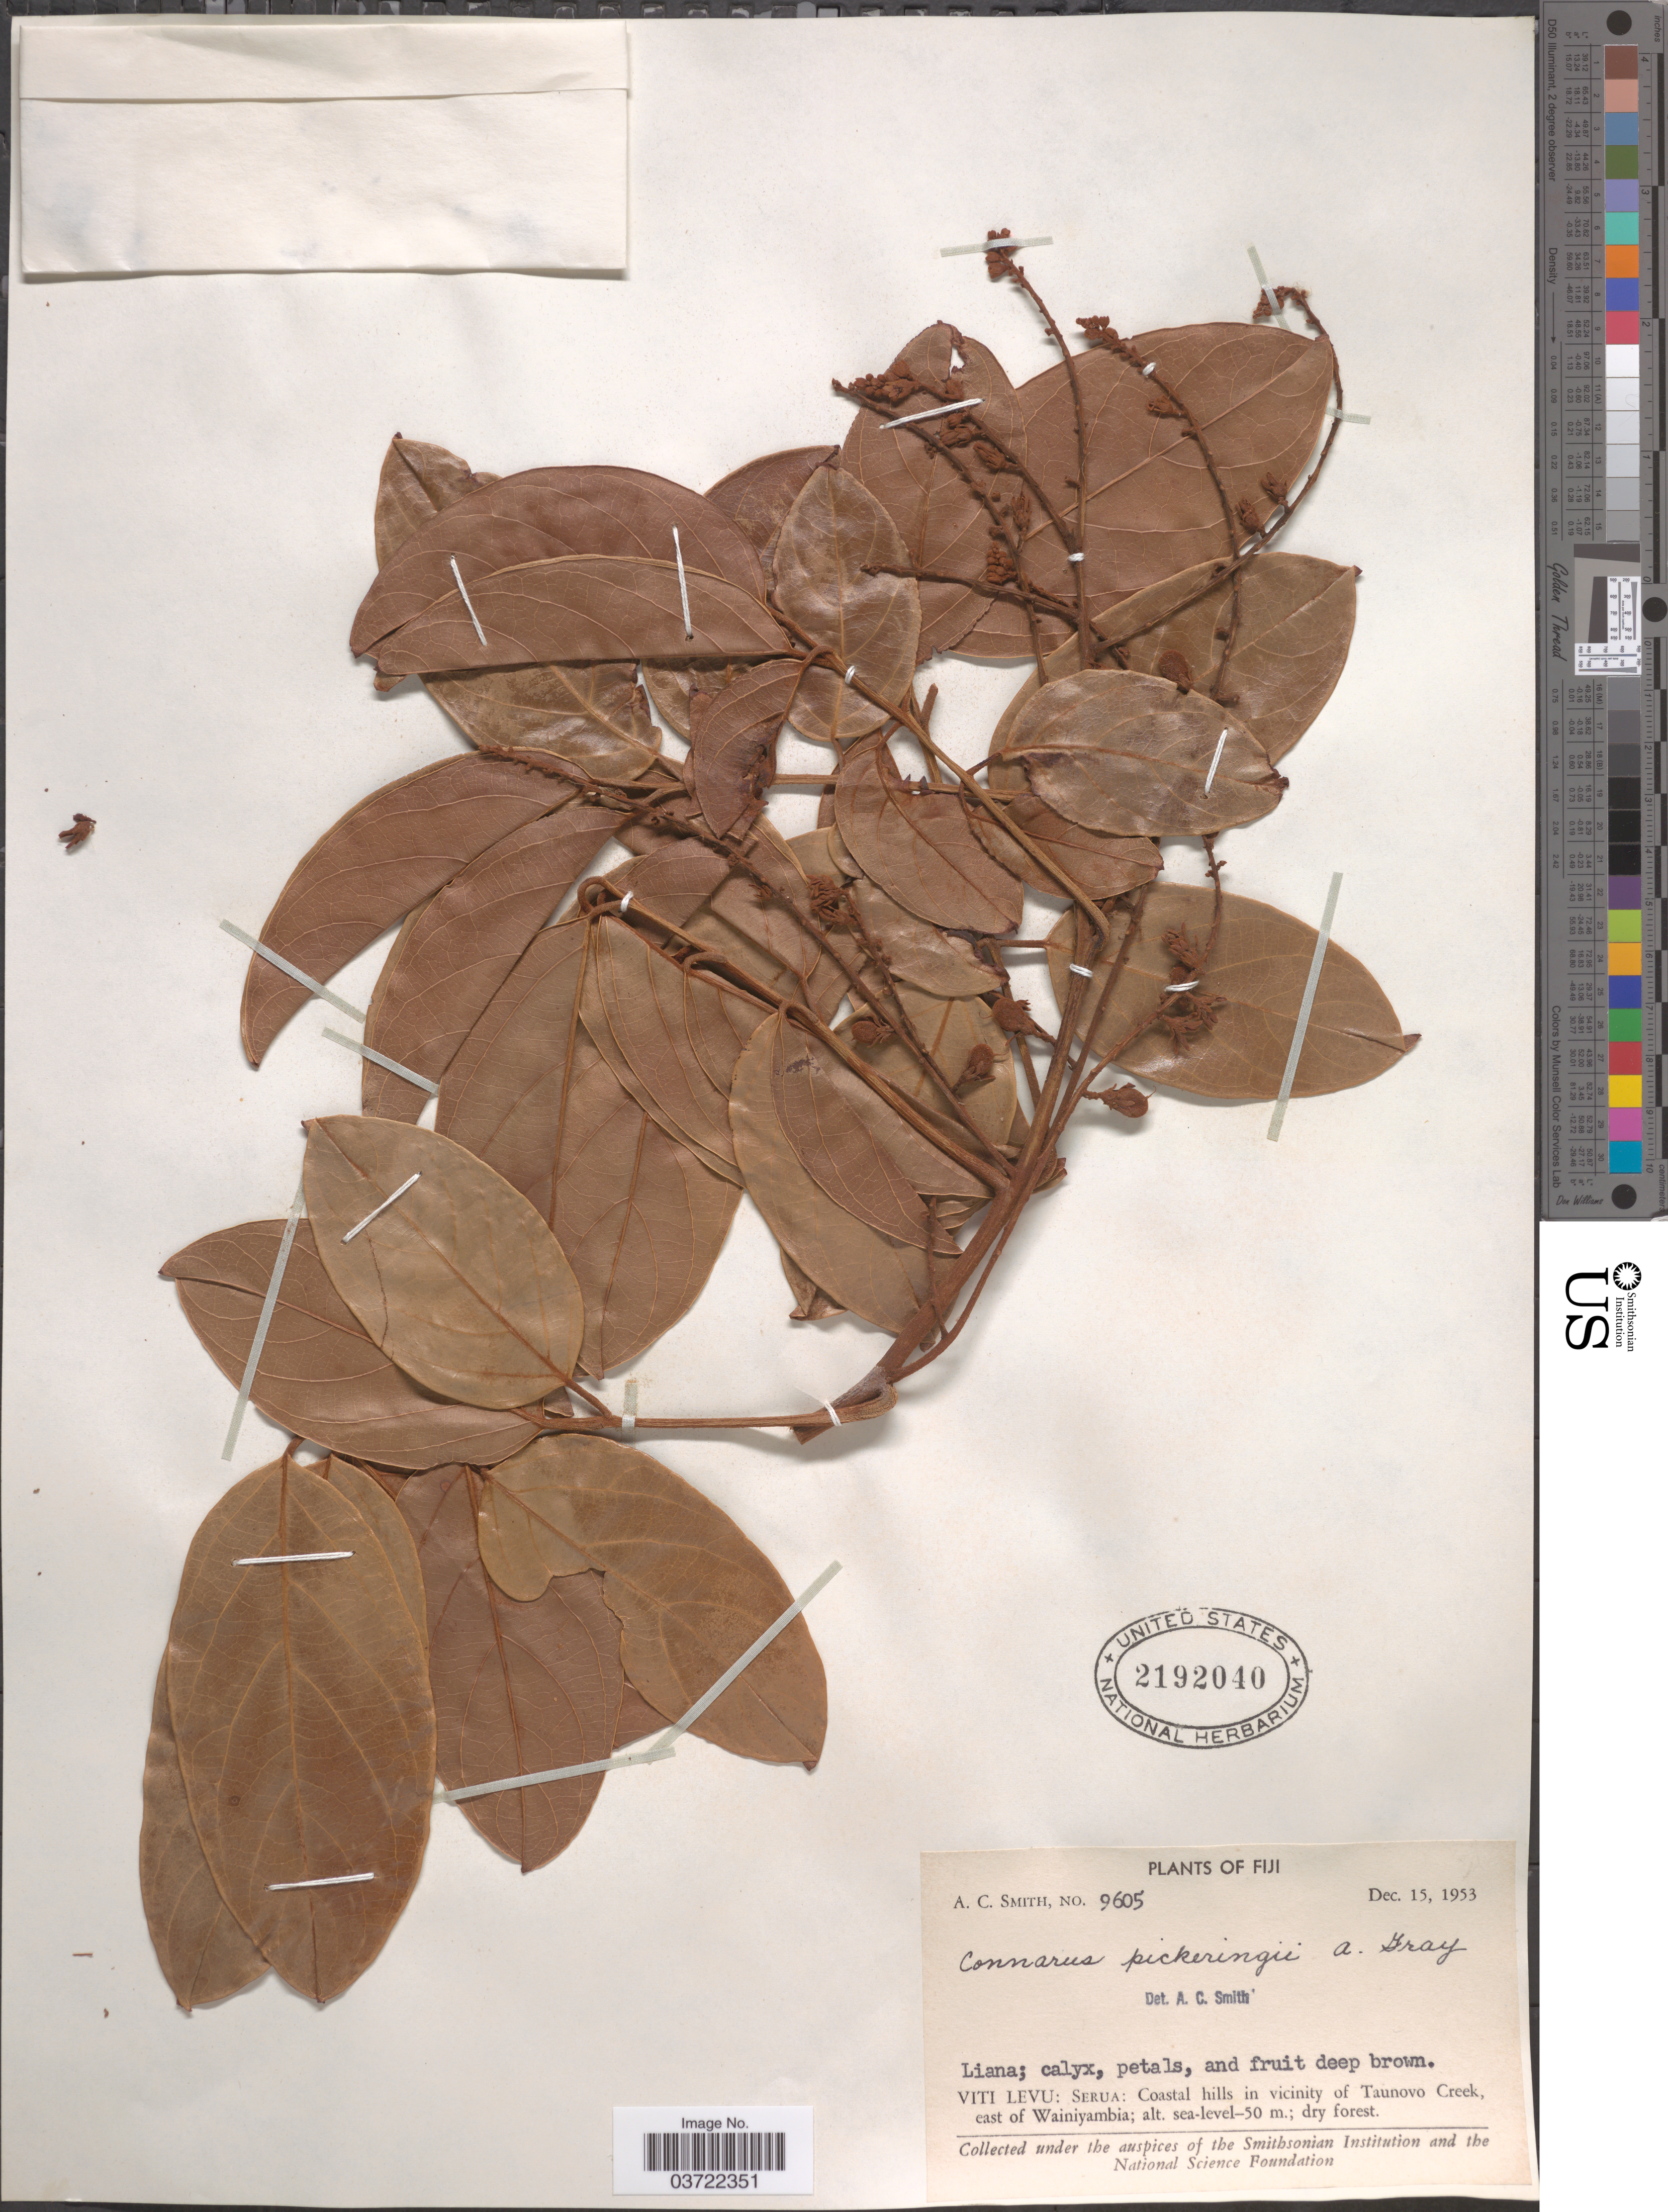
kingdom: Plantae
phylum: Tracheophyta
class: Magnoliopsida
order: Oxalidales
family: Connaraceae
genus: Connarus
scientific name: Connarus pickeringii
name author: A. Gray in Wilkes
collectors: A. C. Smith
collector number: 9605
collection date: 1953-12-15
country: Fiji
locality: Viti Levu: Serua: Coastal hills in vicinity of Taunovo Creek, east of Wainiyambia.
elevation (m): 50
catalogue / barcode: US 2192040